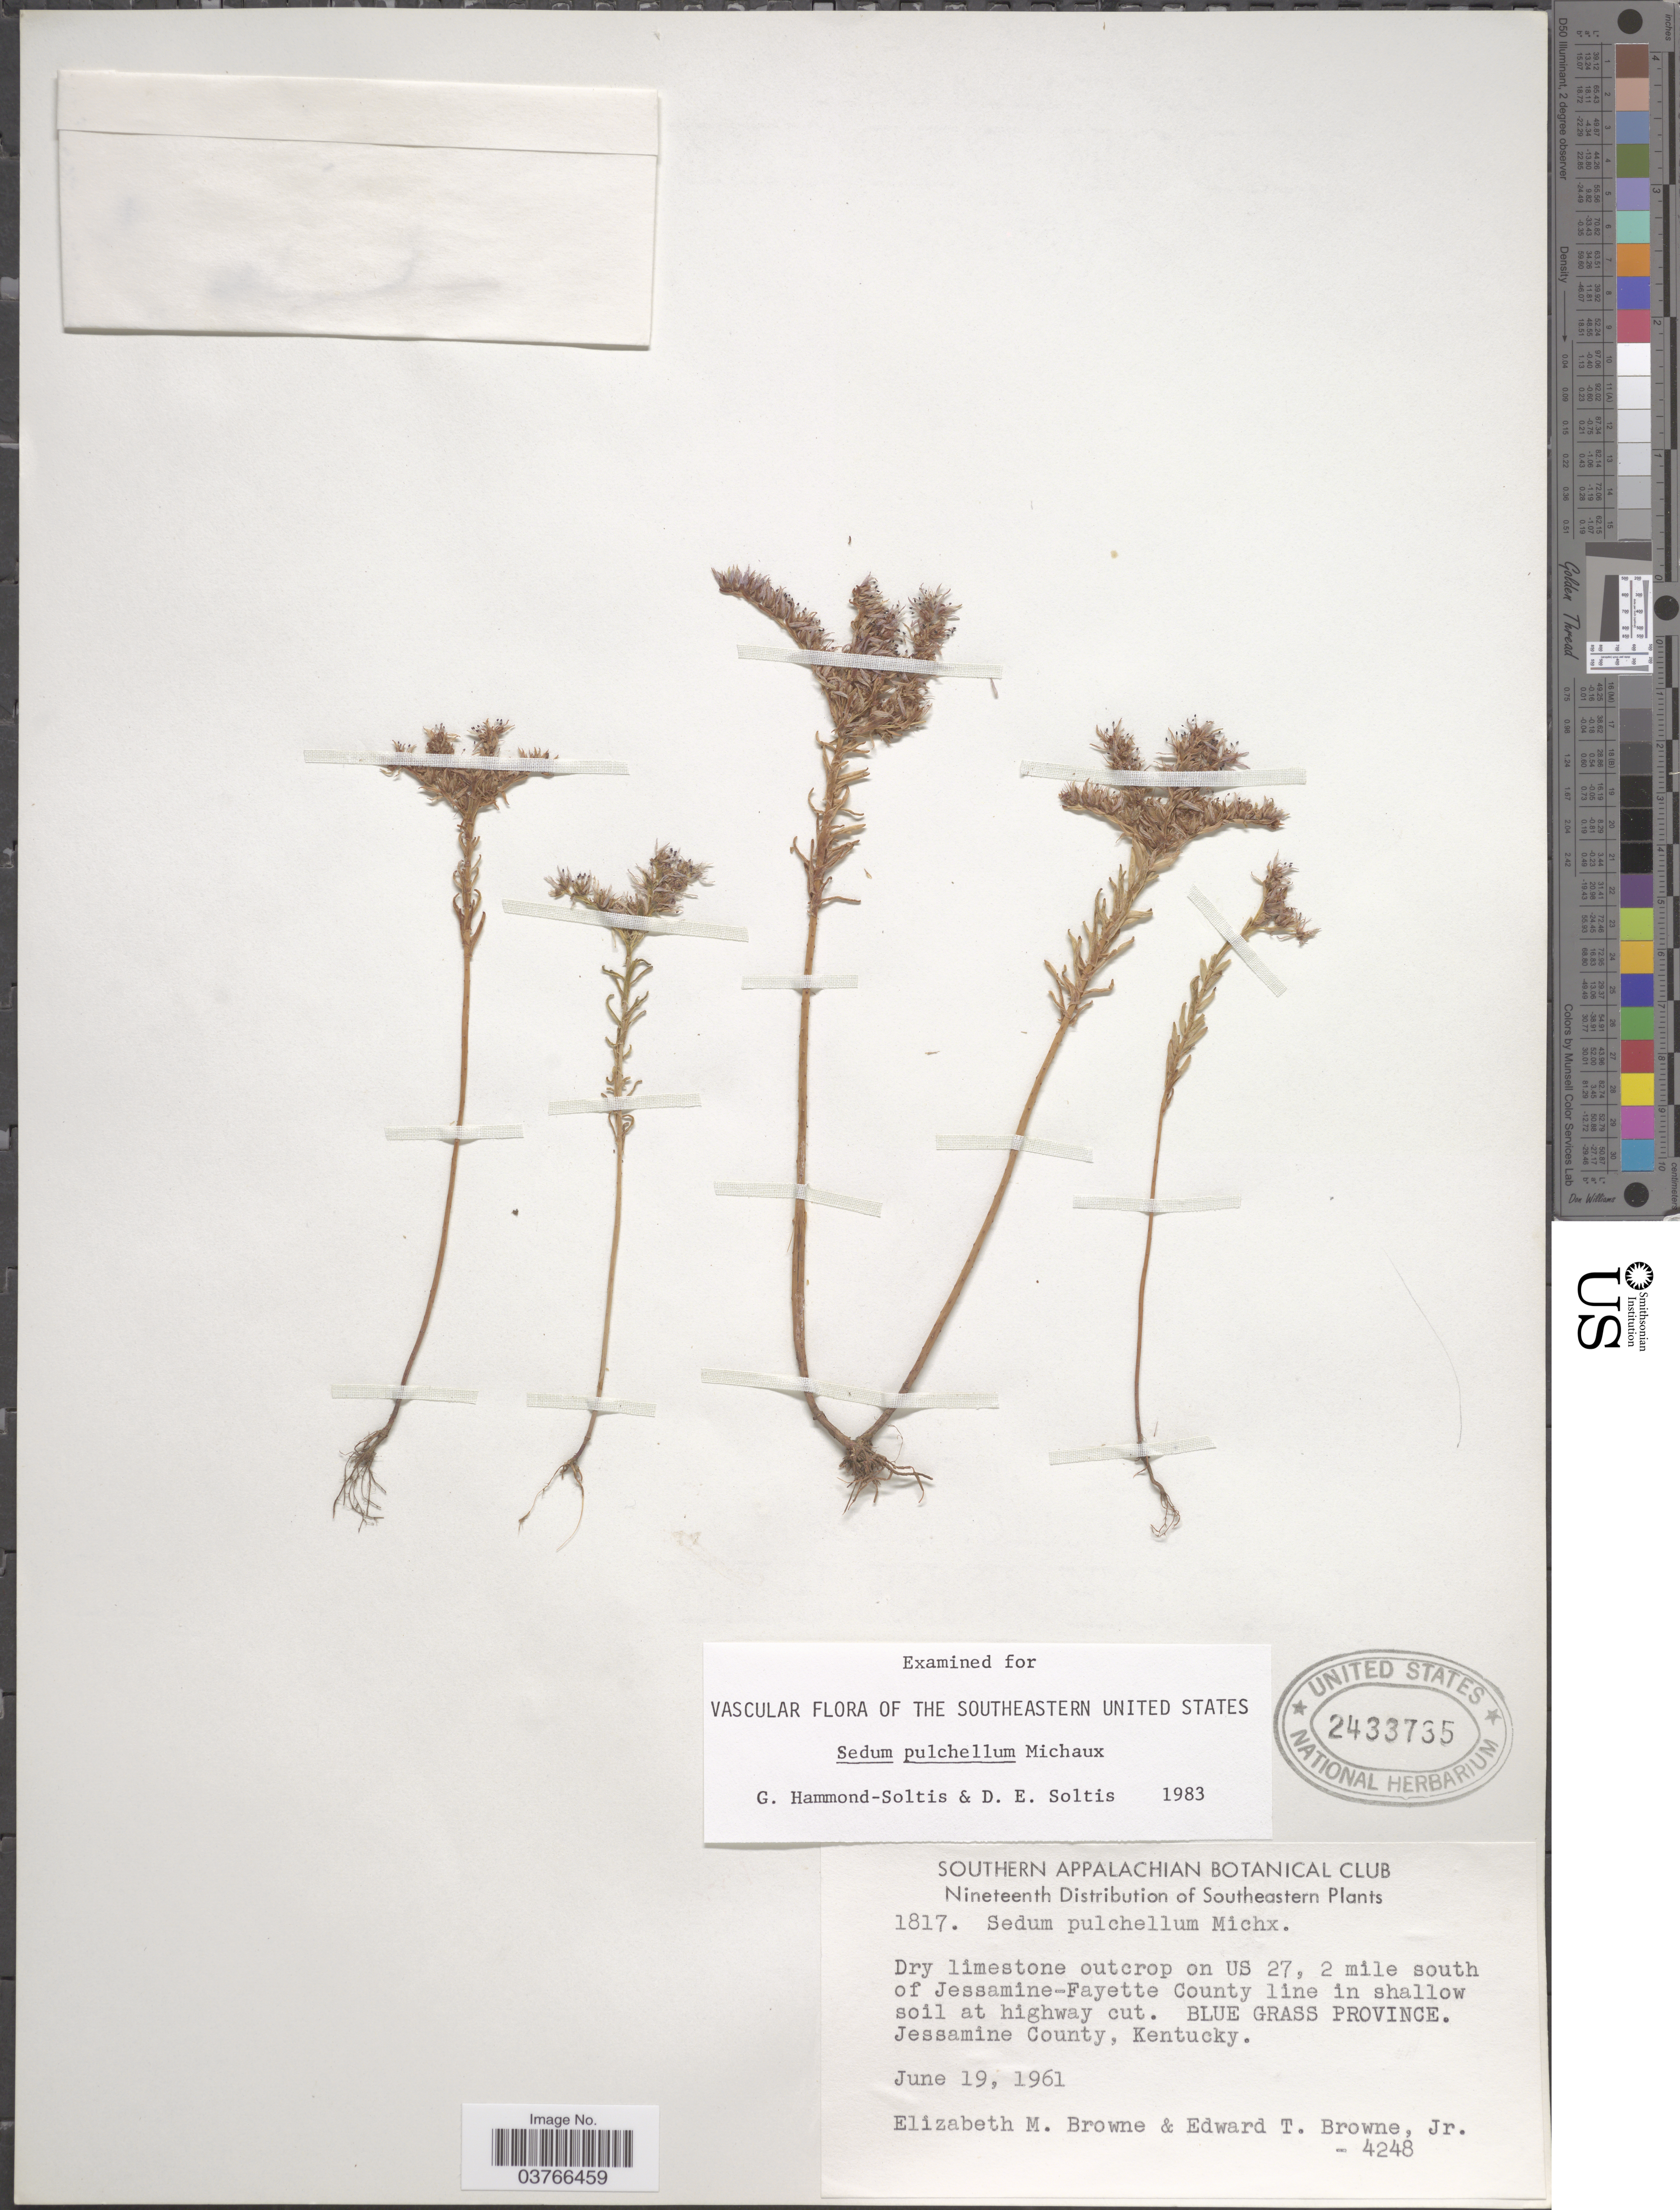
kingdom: Plantae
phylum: Tracheophyta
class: Magnoliopsida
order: Saxifragales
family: Crassulaceae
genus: Sedum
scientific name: Sedum pulchellum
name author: Michx.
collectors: E. M. Browne & E. Browne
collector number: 4248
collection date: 1961-06-19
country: United States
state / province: Kentucky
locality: Southeastern. On US 27, 2 miles south of Jessamine-Fayette County line. Blue Grass Province. Jessamine County.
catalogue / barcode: US 2433735